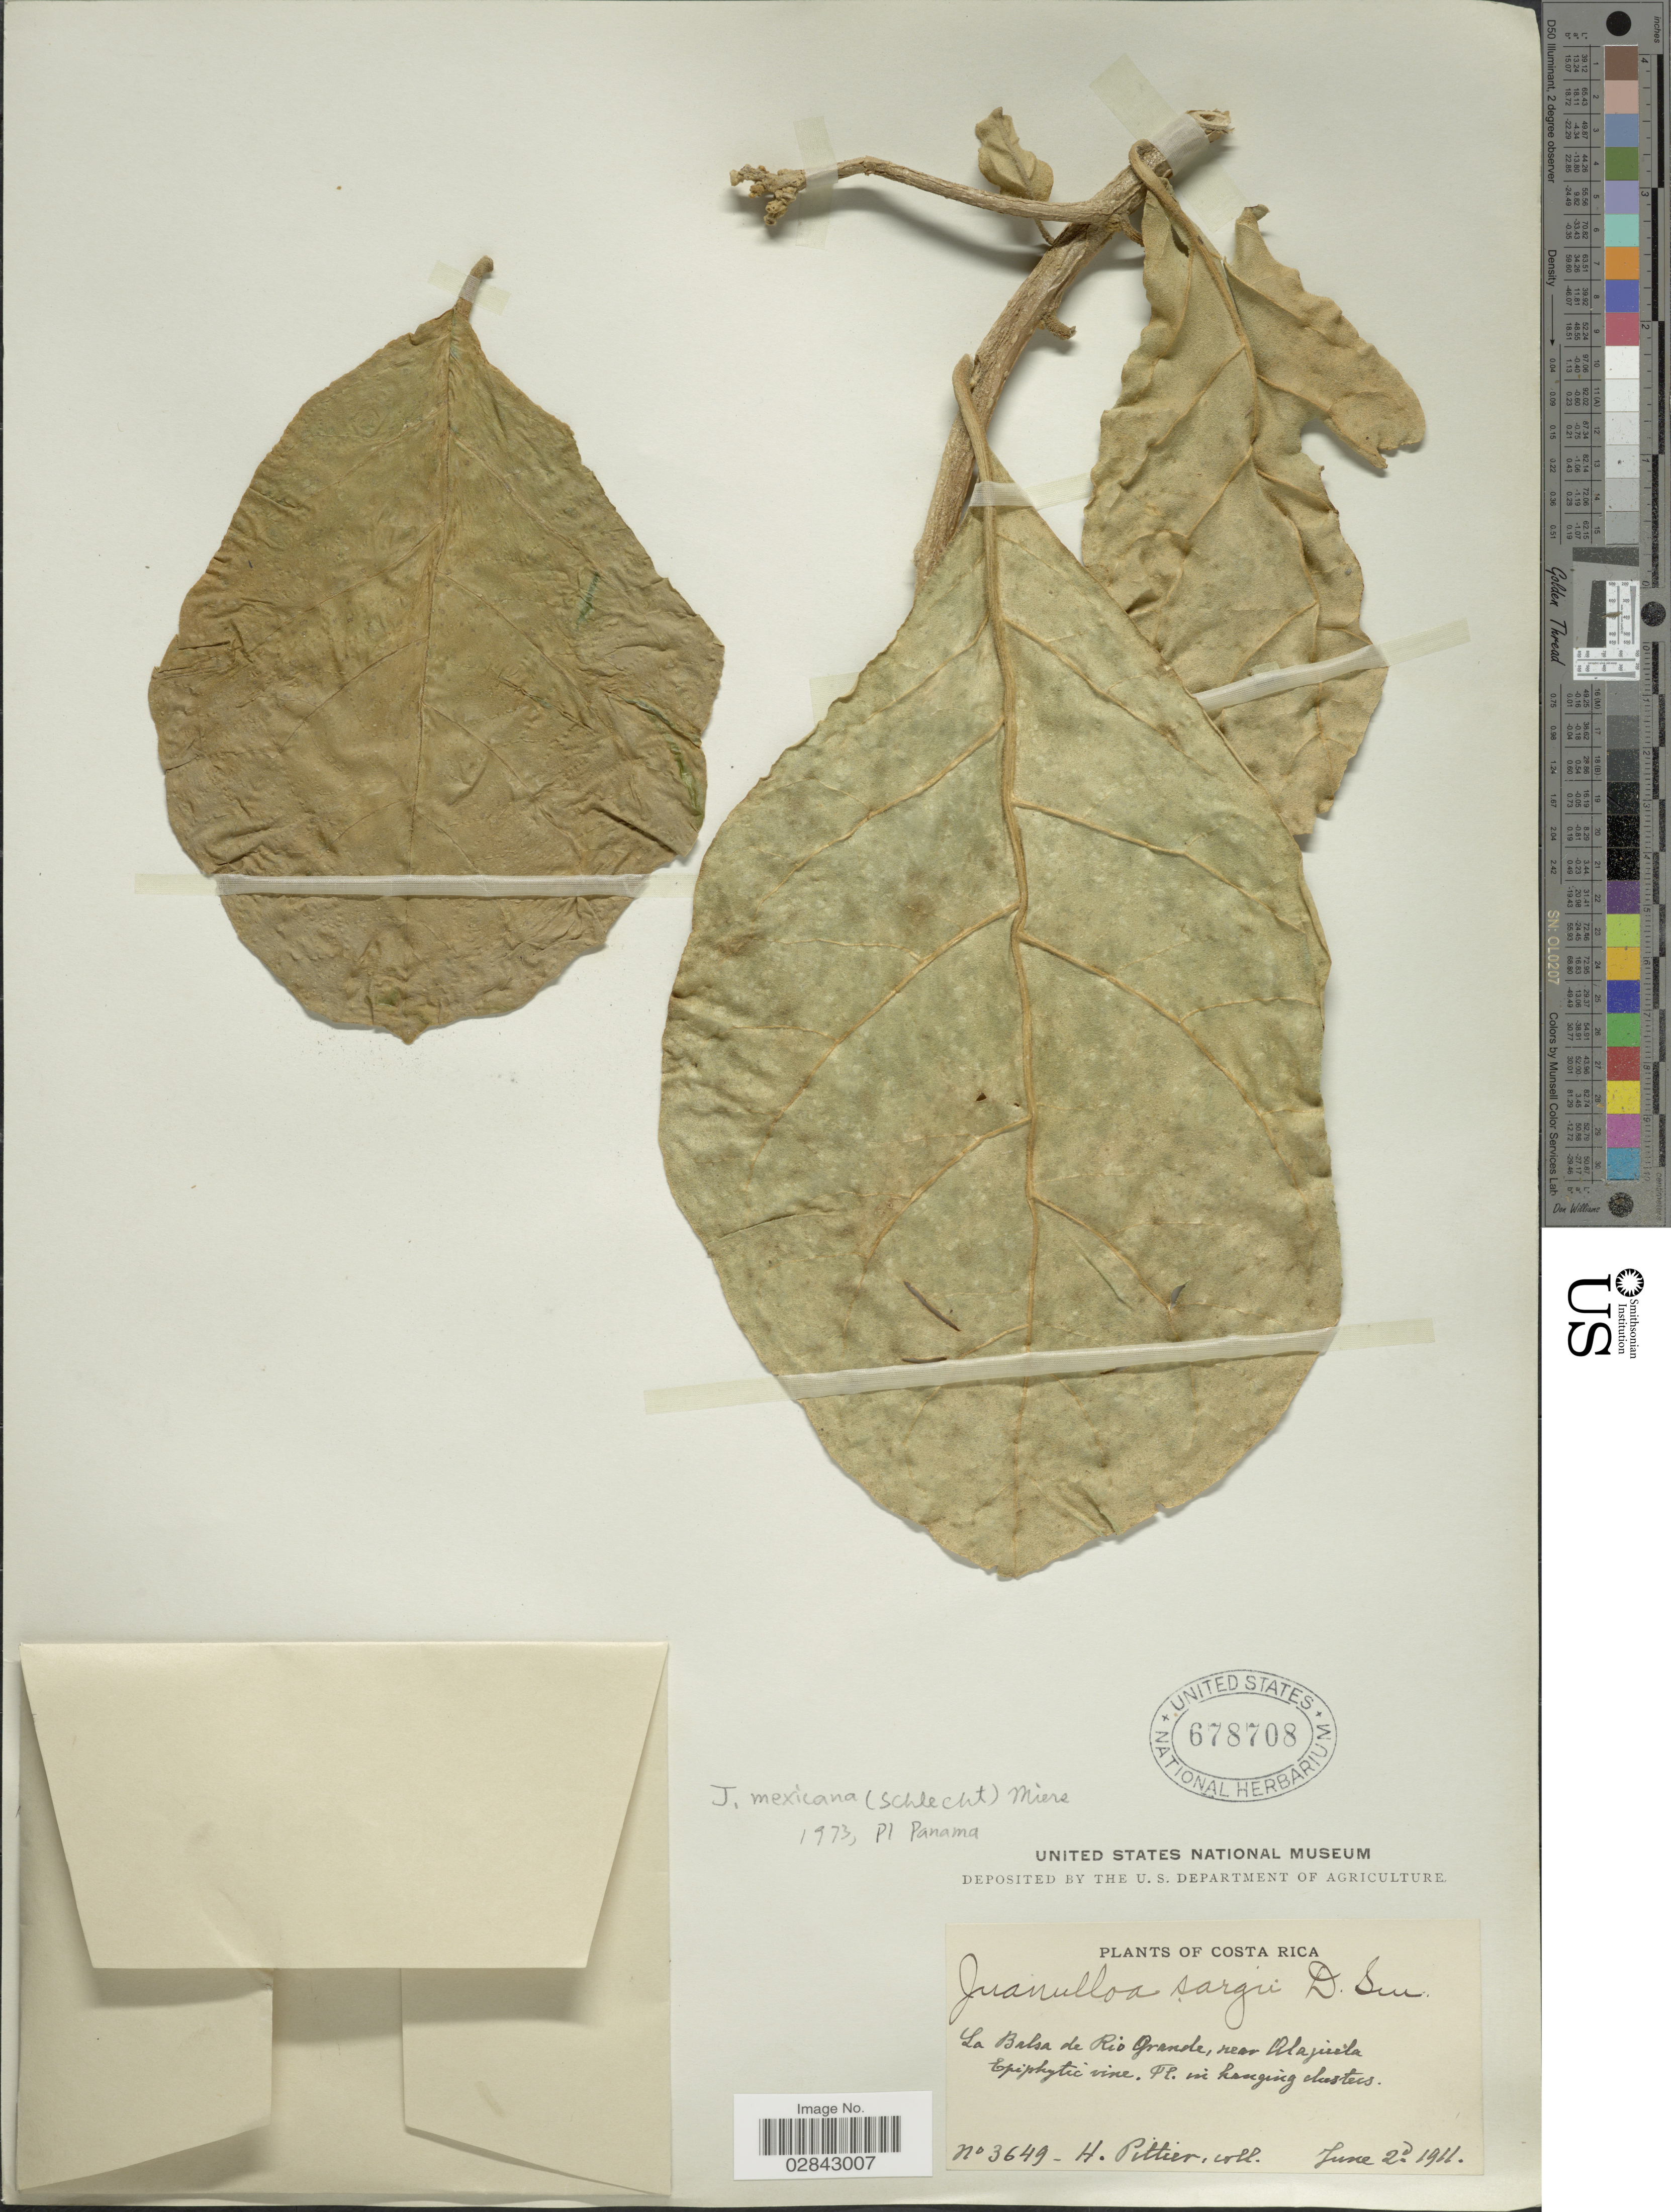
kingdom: Plantae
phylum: Tracheophyta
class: Magnoliopsida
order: Solanales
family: Solanaceae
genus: Juanulloa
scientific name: Juanulloa mexicana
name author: Miers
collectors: H. F. Pittier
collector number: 3649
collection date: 1911-06-02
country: Costa Rica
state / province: Alajuela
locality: La Balsa de Rio Grande, near Alajuela.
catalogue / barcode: US 678708